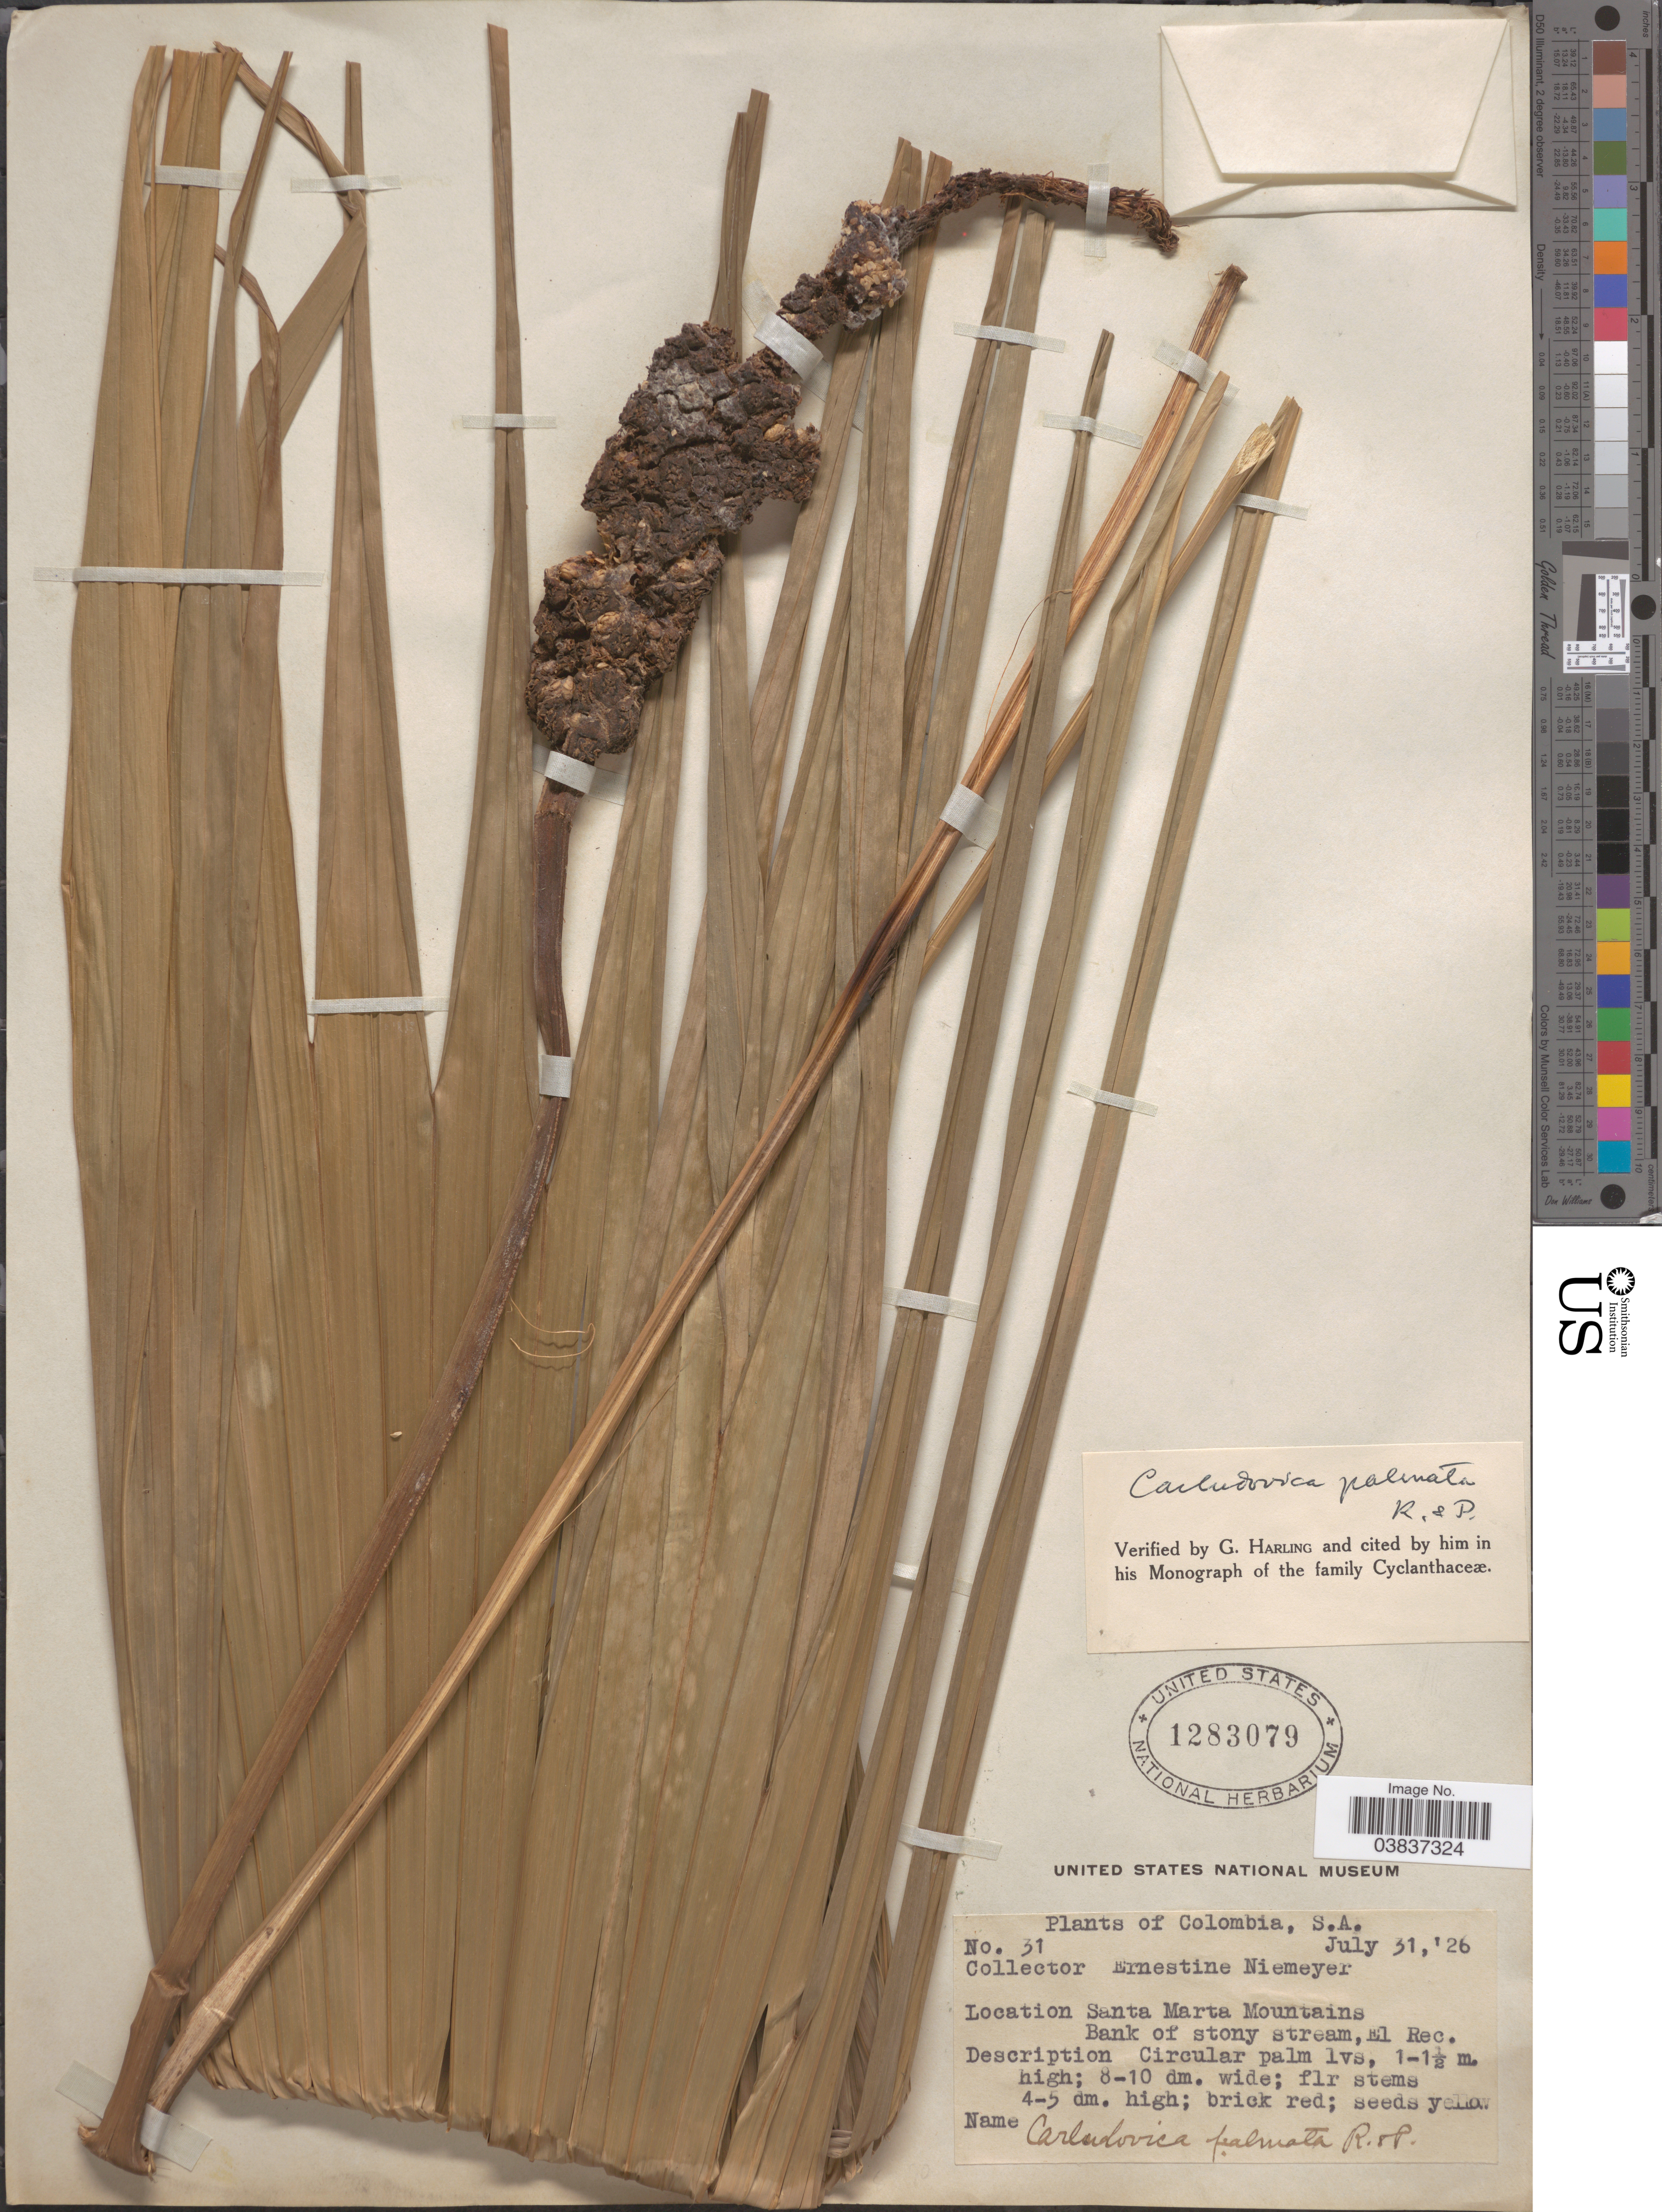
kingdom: Plantae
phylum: Tracheophyta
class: Liliopsida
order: Pandanales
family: Cyclanthaceae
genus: Carludovica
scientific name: Carludovica palmata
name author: Ruiz & Pav.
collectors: E. H. Niemeyer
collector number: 31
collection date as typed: Transcribed d/m/y: 31/7/26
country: Colombia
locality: Santa Marta Mountains. Bank of stony stream, El Rec.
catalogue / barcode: US 1283079